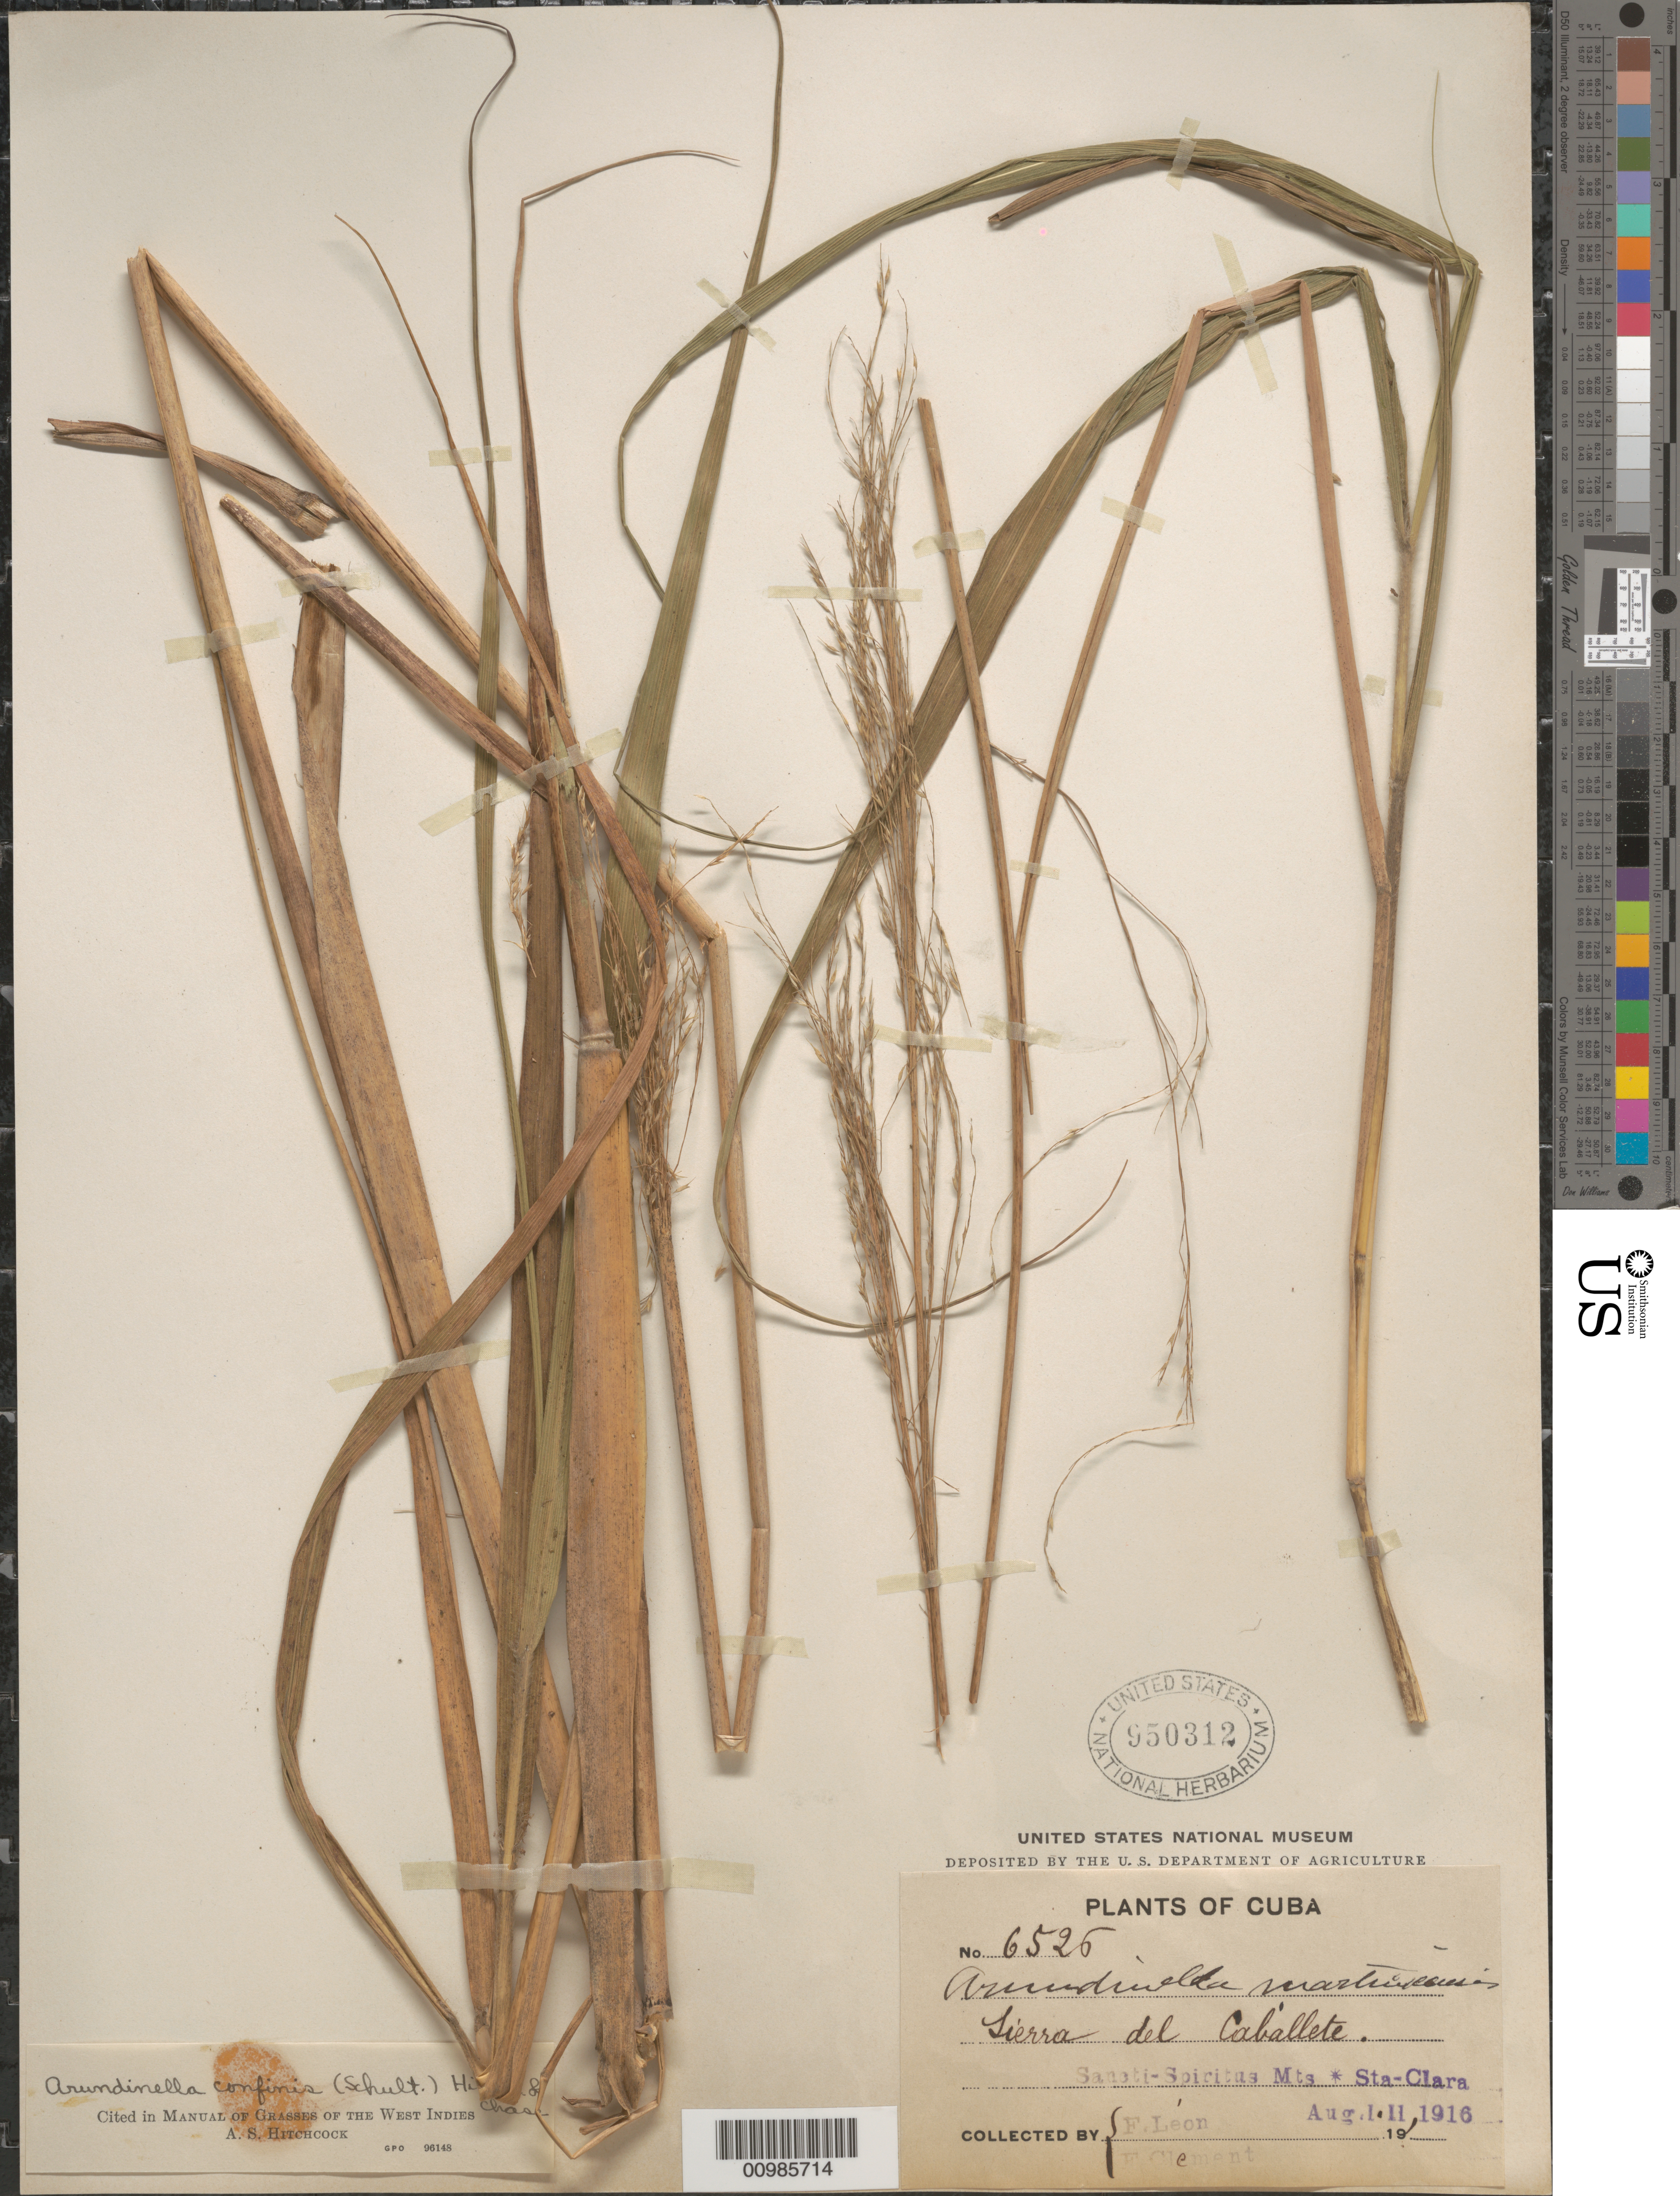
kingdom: Plantae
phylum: Tracheophyta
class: Liliopsida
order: Poales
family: Poaceae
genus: Arundinella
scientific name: Arundinella hispida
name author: (Humb. & Bonpl. ex Willd.) Kuntze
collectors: Bro. León & Bro. Clemente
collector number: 6526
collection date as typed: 01 Aug 1916 to02 Aug 1916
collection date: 1916-08-01/1916-08-02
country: Cuba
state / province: Sancti Spiritus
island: Cuba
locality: Sierra del Caballete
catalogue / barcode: US 950312